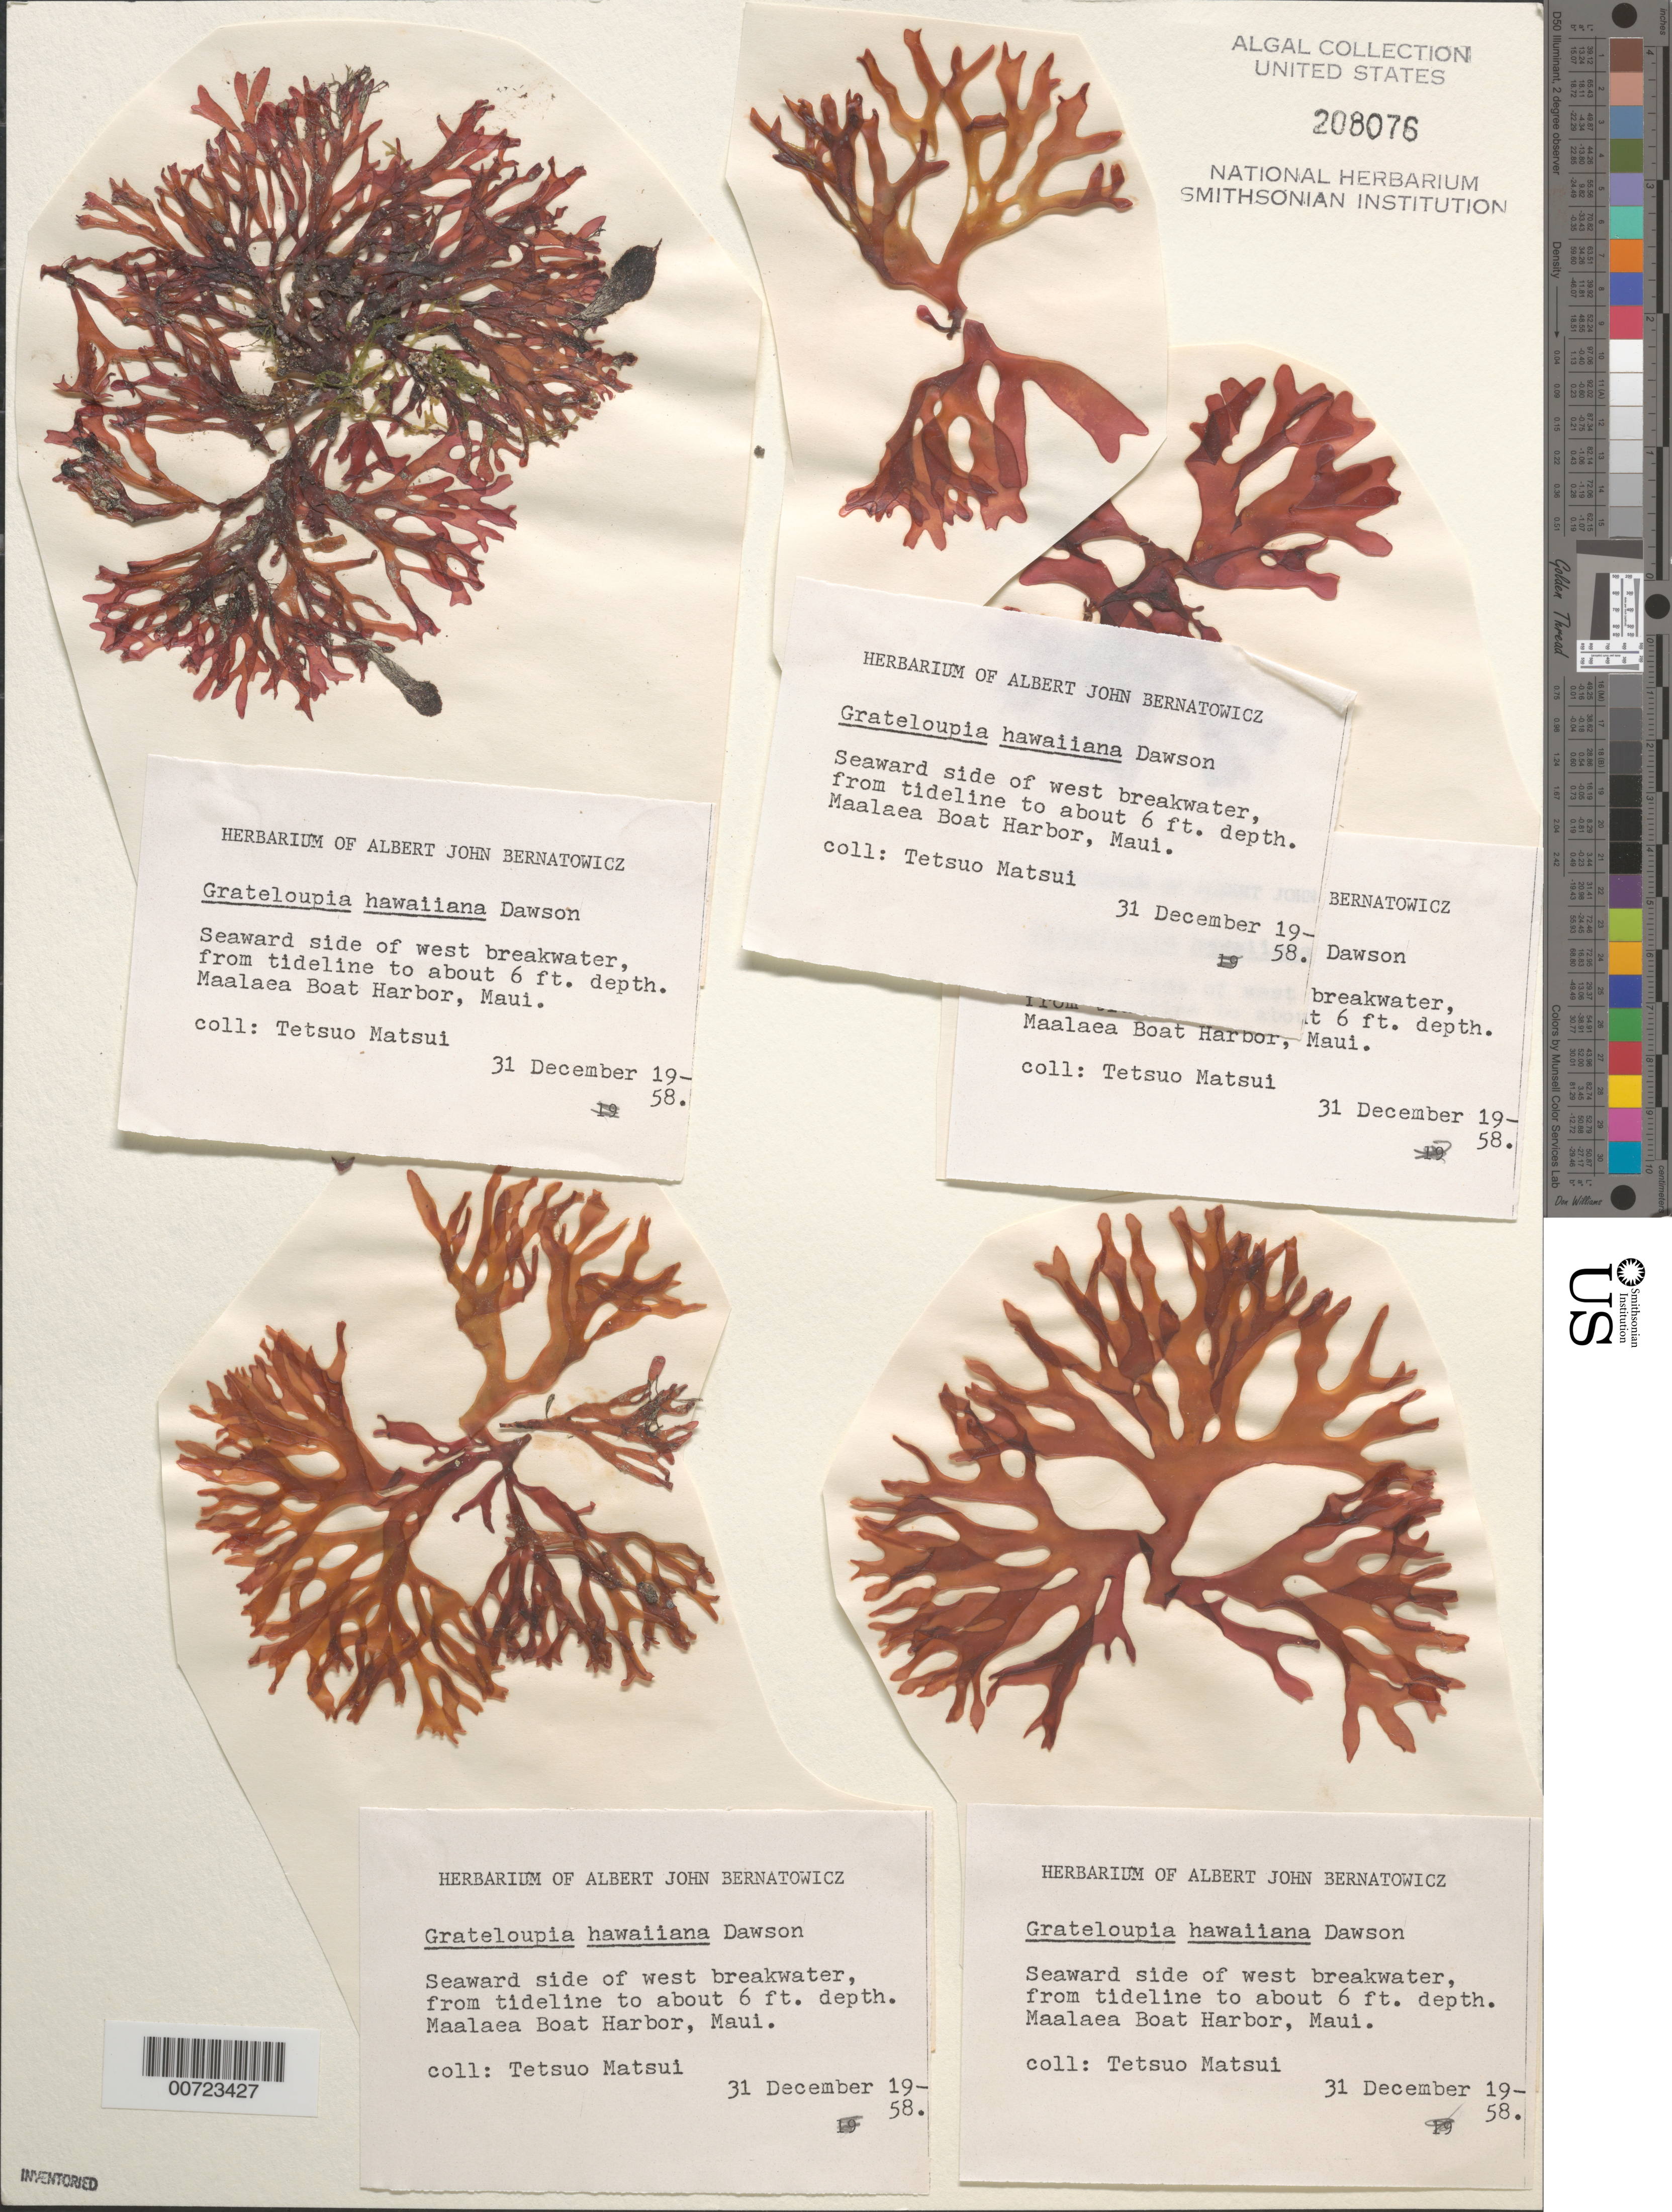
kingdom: Plantae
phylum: Rhodophyta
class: Florideophyceae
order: Halymeniales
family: Halymeniaceae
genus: Grateloupia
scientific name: Grateloupia hawaiiana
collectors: T. Matsui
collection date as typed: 31 Dec 1958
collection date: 1958-12-31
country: United States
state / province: Hawaii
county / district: Maui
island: Maui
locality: Maalaea Boat Harbor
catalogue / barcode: US 208076